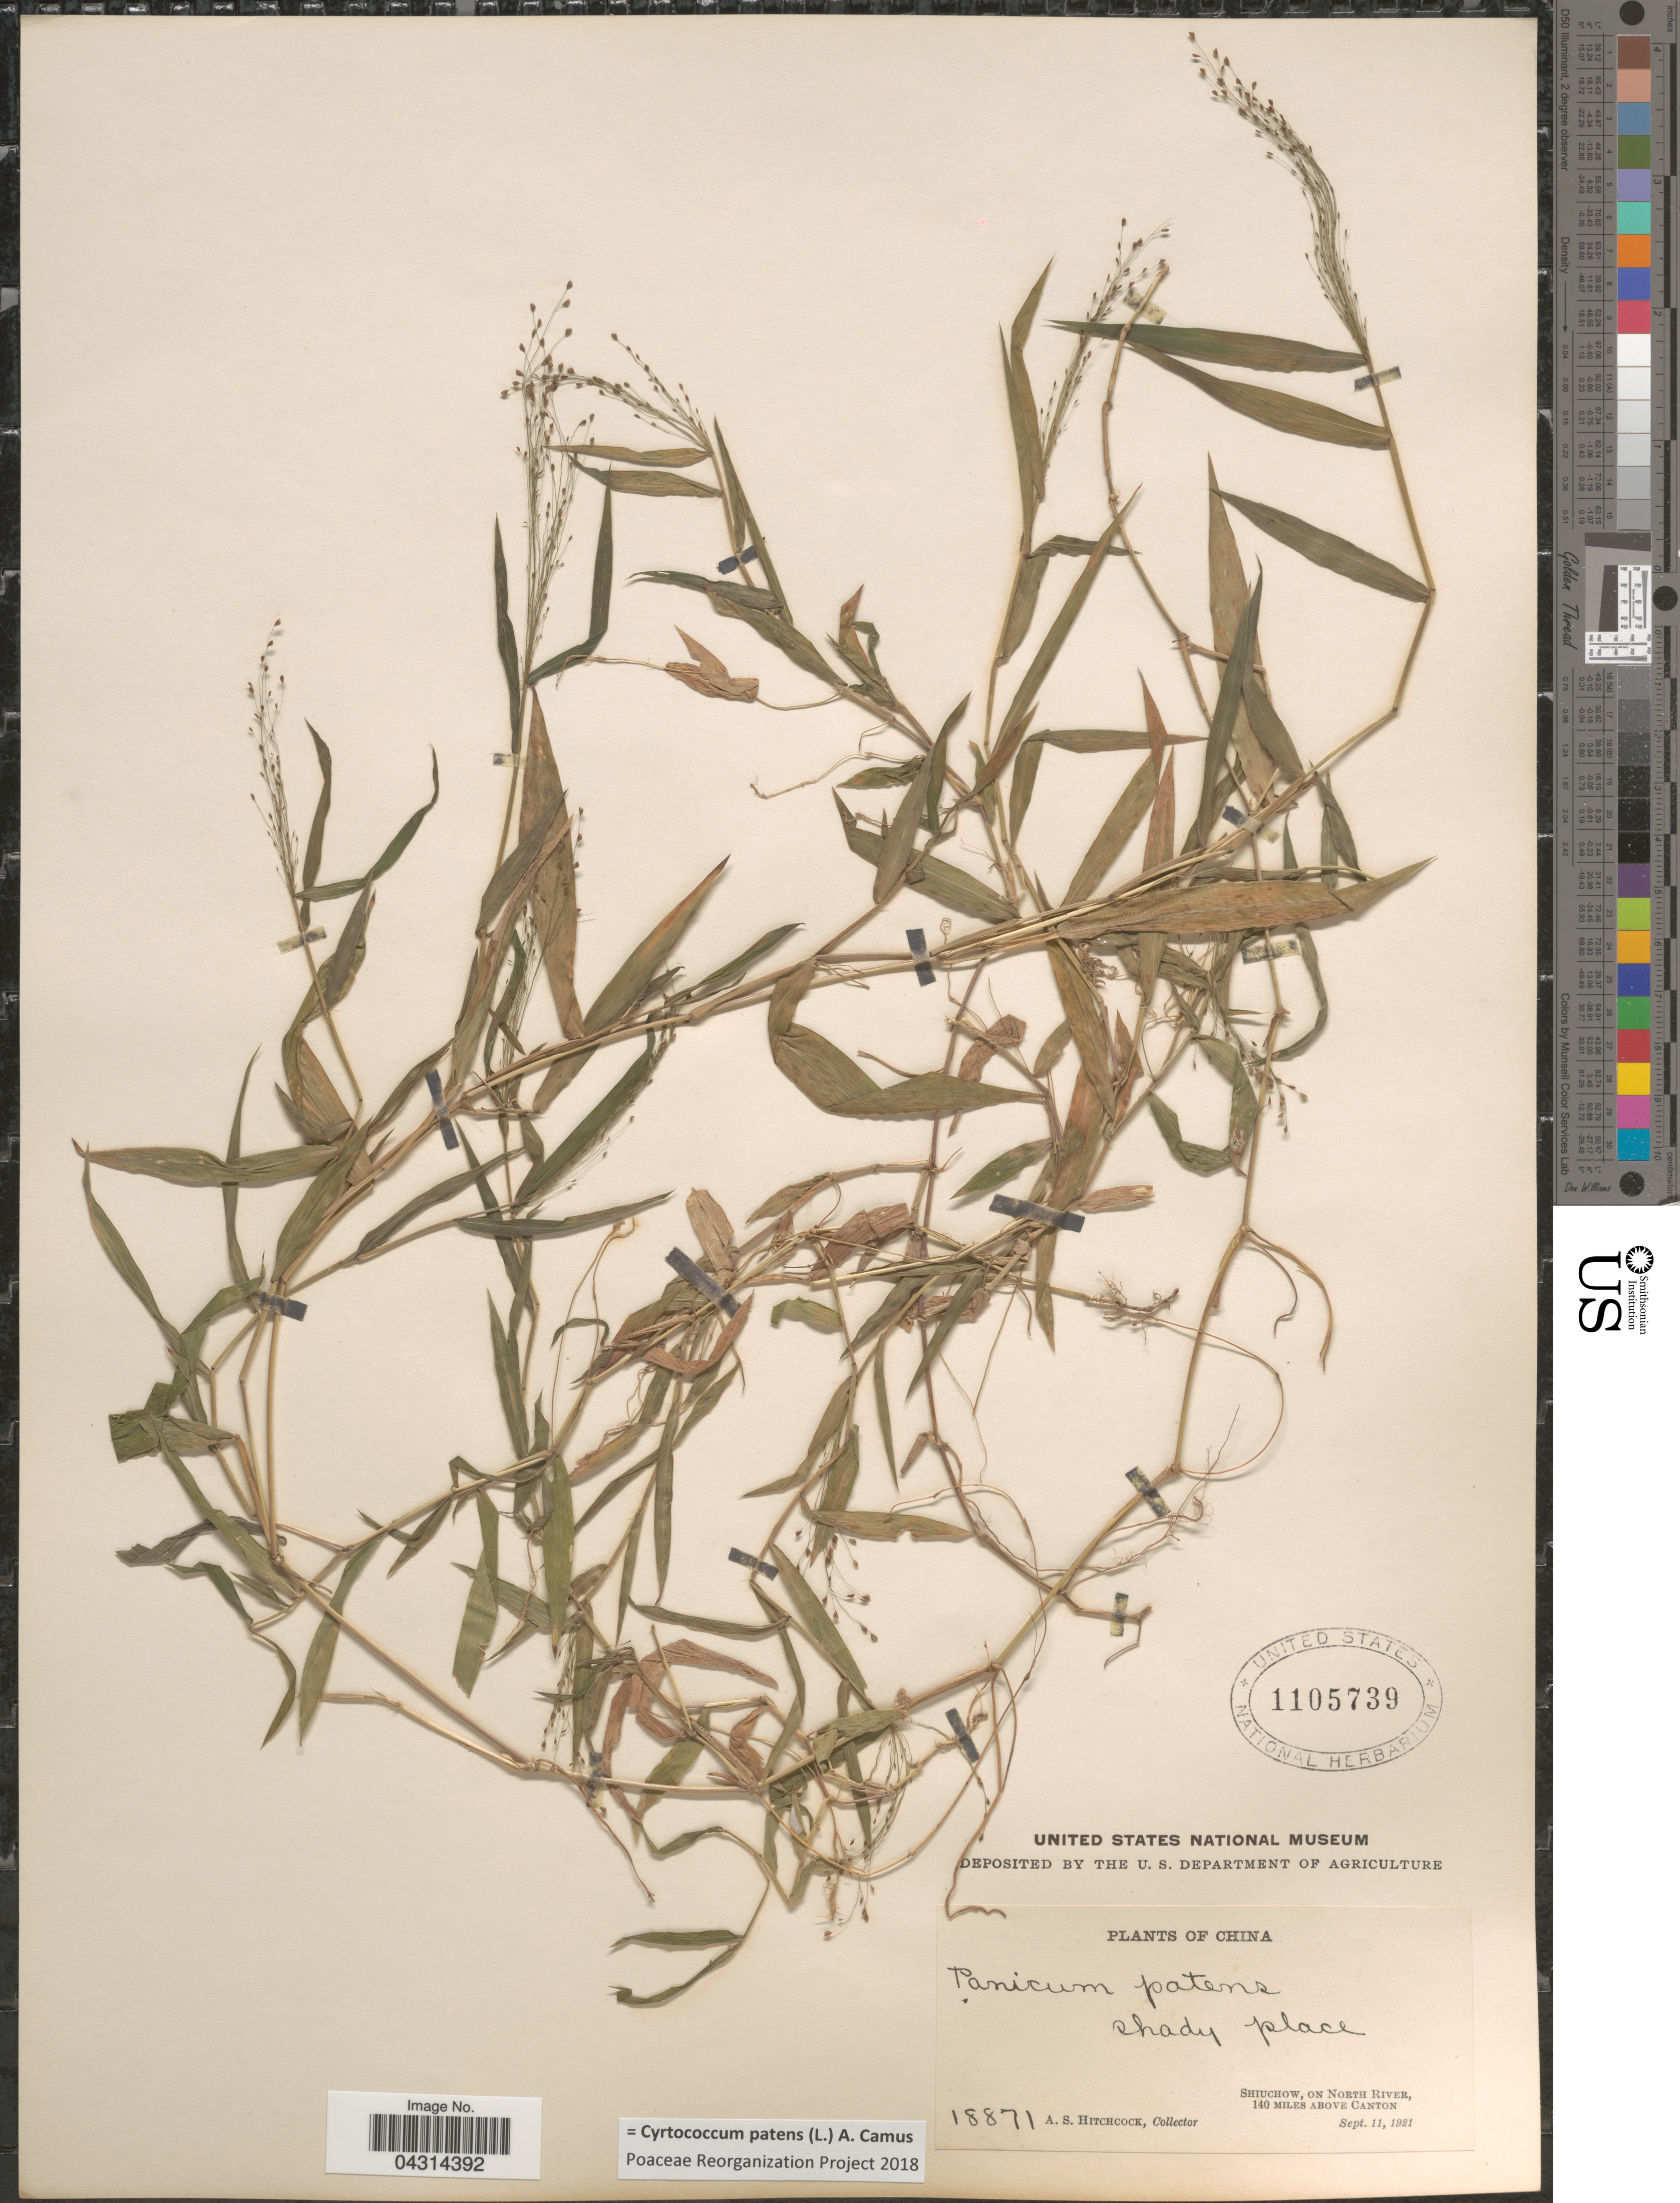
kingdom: Plantae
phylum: Tracheophyta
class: Liliopsida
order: Poales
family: Poaceae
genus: Cyrtococcum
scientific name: Cyrtococcum patens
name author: (L.) A. Camus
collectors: A. S. Hitchcock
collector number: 18871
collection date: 1921-09-11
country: China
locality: Shiuchow, on North River, 140 miles above Canton.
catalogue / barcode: US 1105739